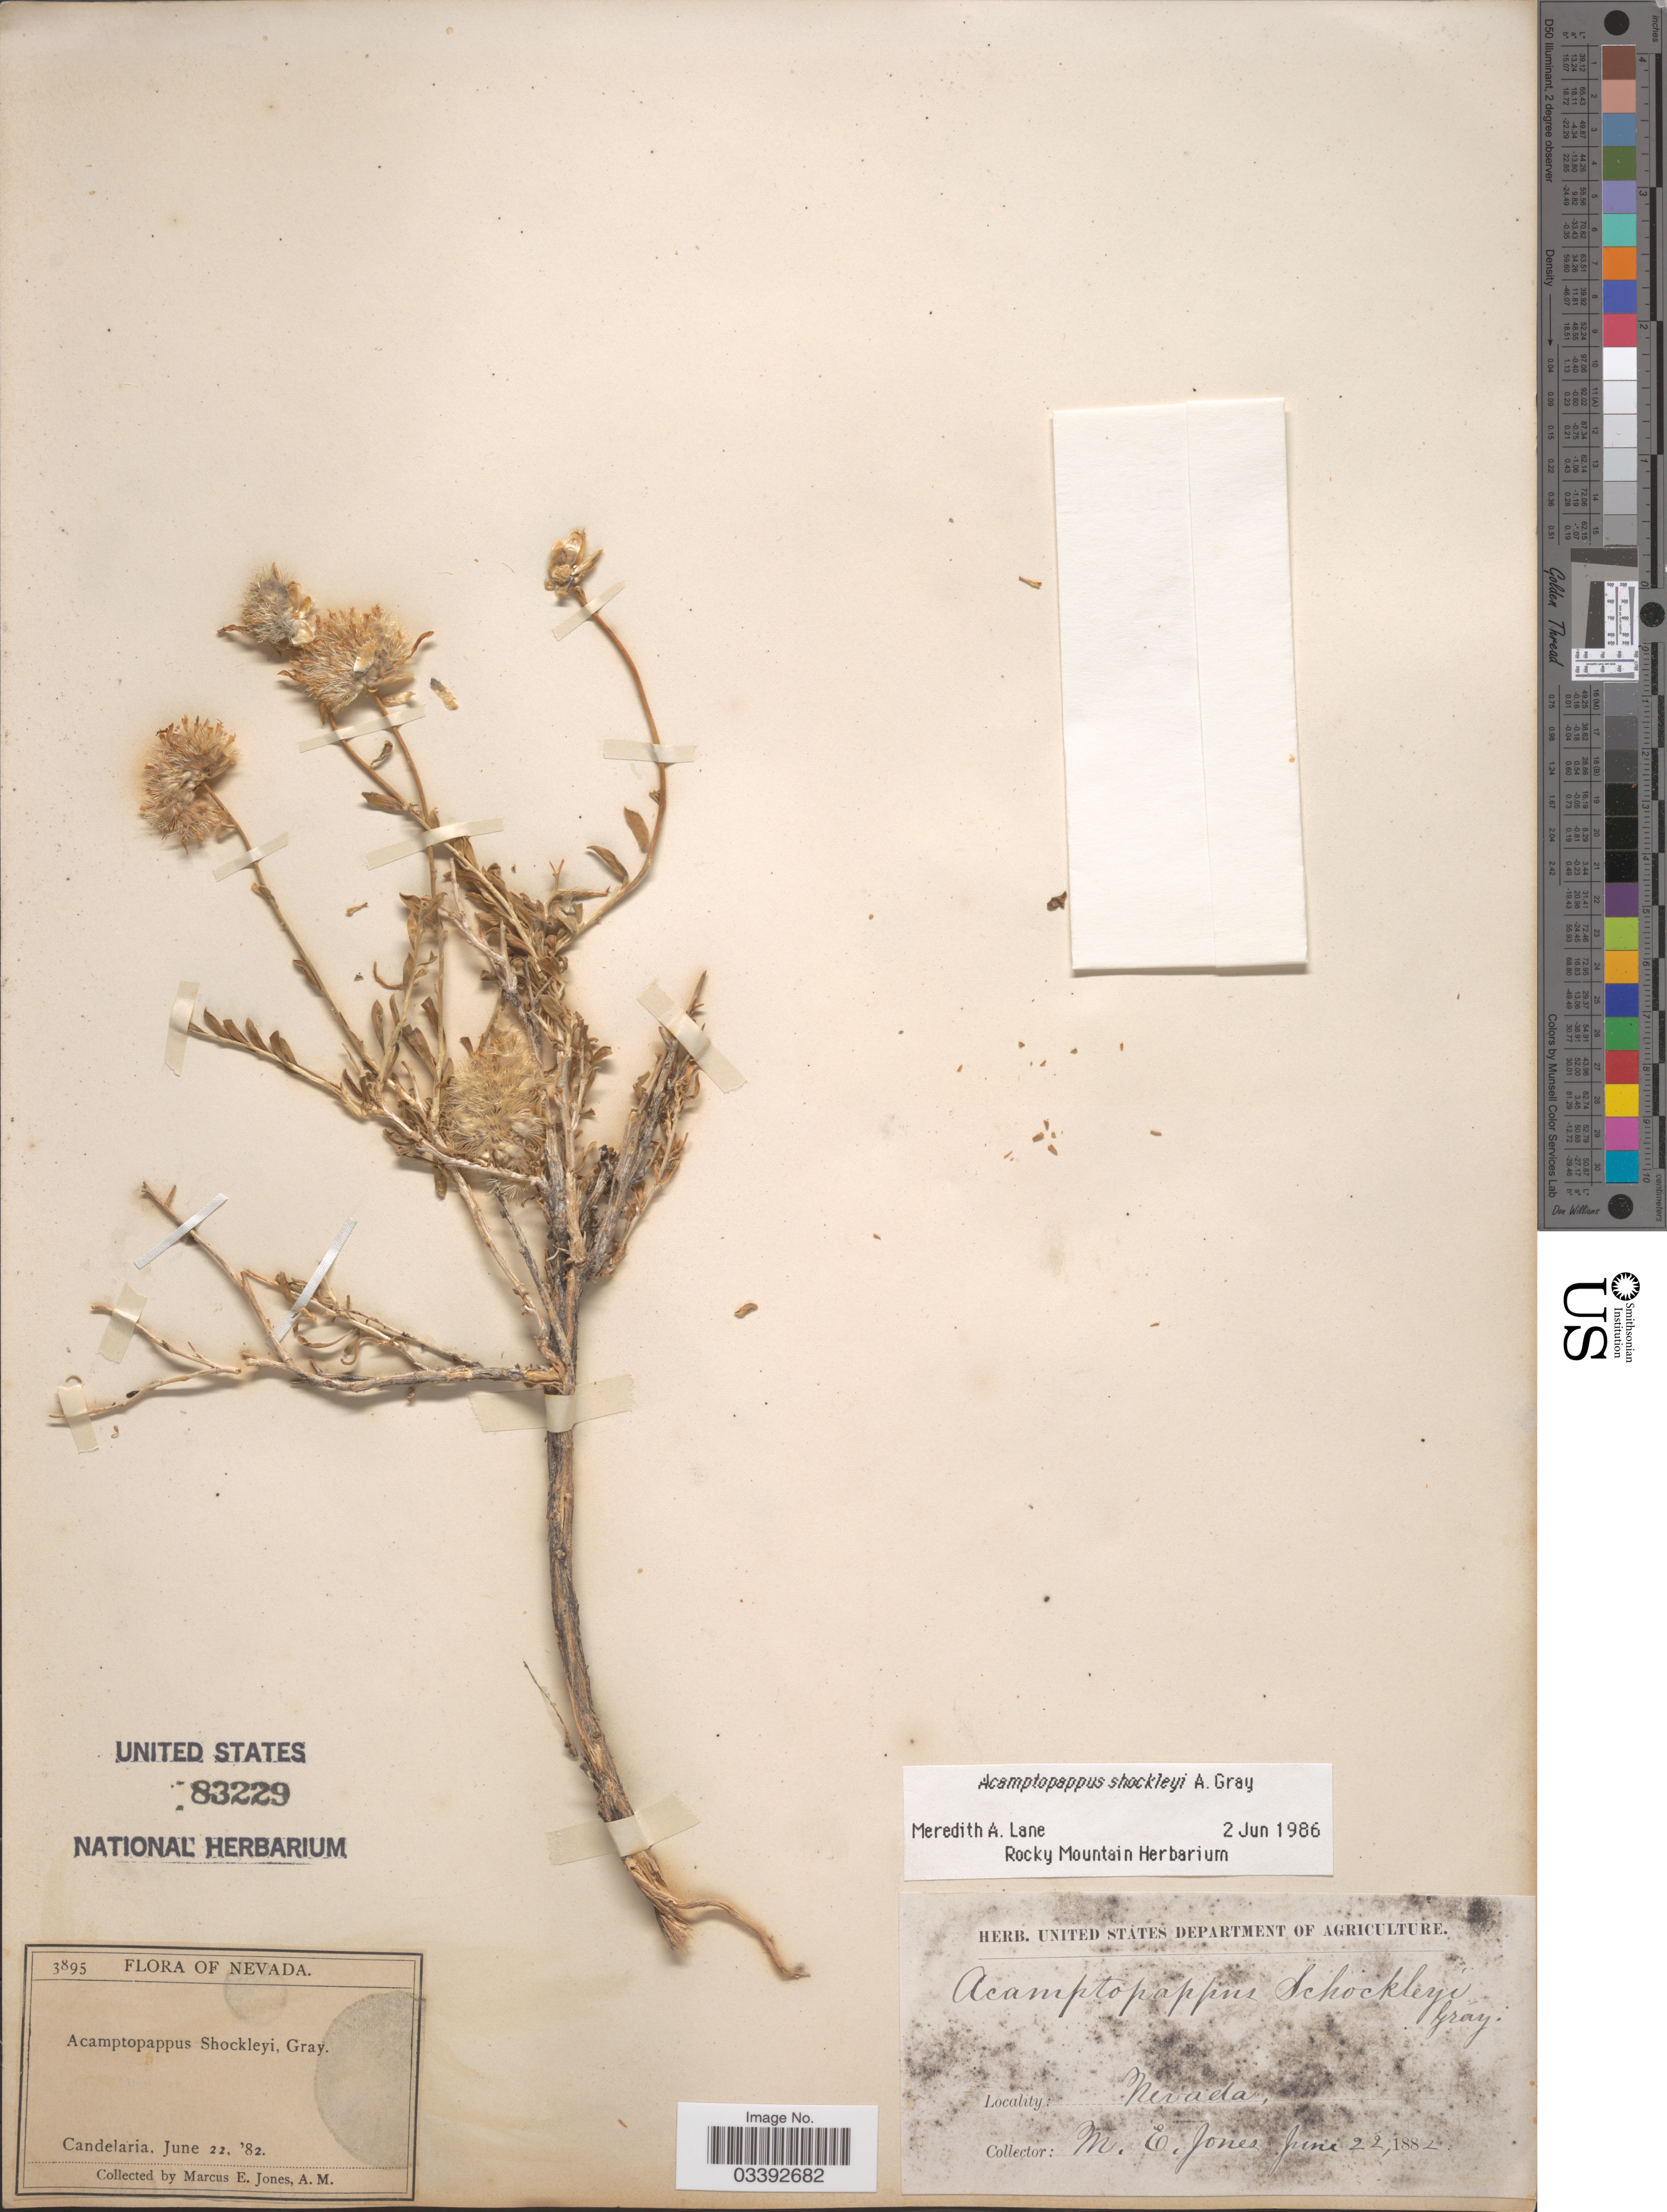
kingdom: Plantae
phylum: Tracheophyta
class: Magnoliopsida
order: Asterales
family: Asteraceae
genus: Acamptopappus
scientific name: Acamptopappus shockleyi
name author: A. Gray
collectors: M. E. Jones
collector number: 3895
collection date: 1882-06-22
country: United States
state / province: Nevada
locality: Candelaria.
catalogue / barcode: US 83229